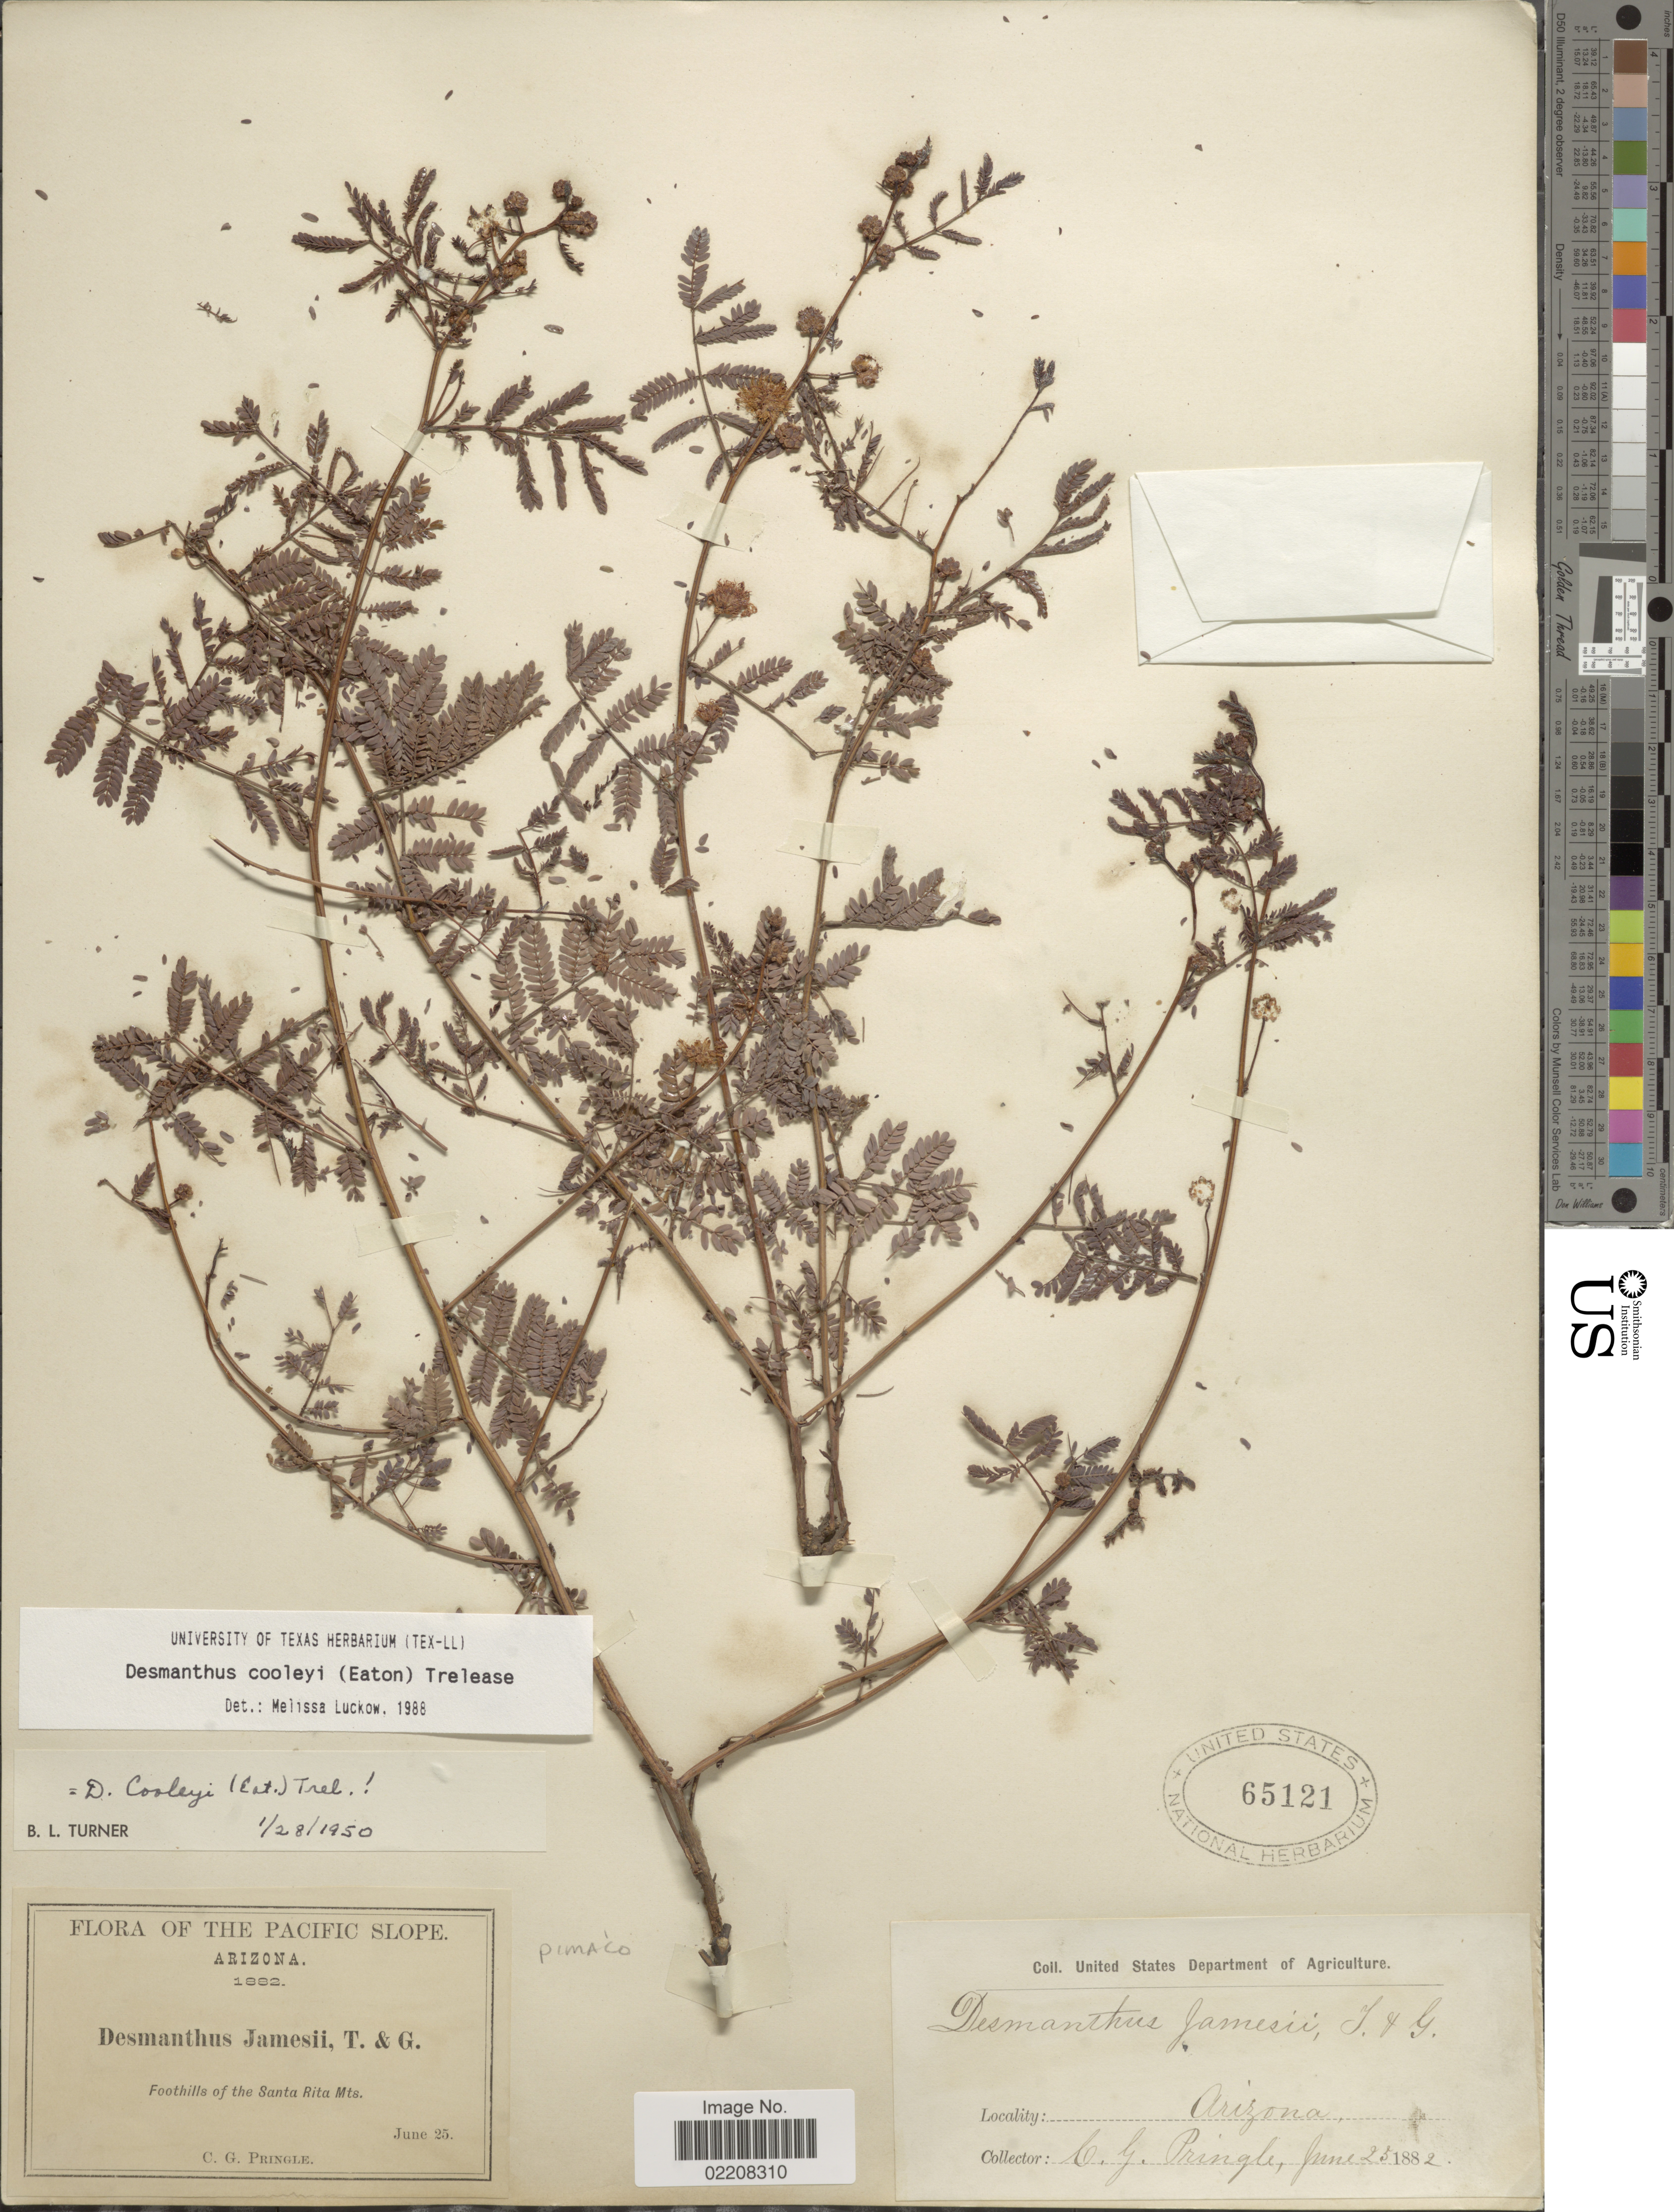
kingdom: Plantae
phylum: Tracheophyta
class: Magnoliopsida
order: Fabales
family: Fabaceae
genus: Desmanthus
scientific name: Desmanthus cooleyi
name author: (Eaton) Trel.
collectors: C. G. Pringle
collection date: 1882-06-25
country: United States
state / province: Arizona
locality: Pacific Slope. Foothills of the Santa Rita Mts.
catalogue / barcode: US 65121